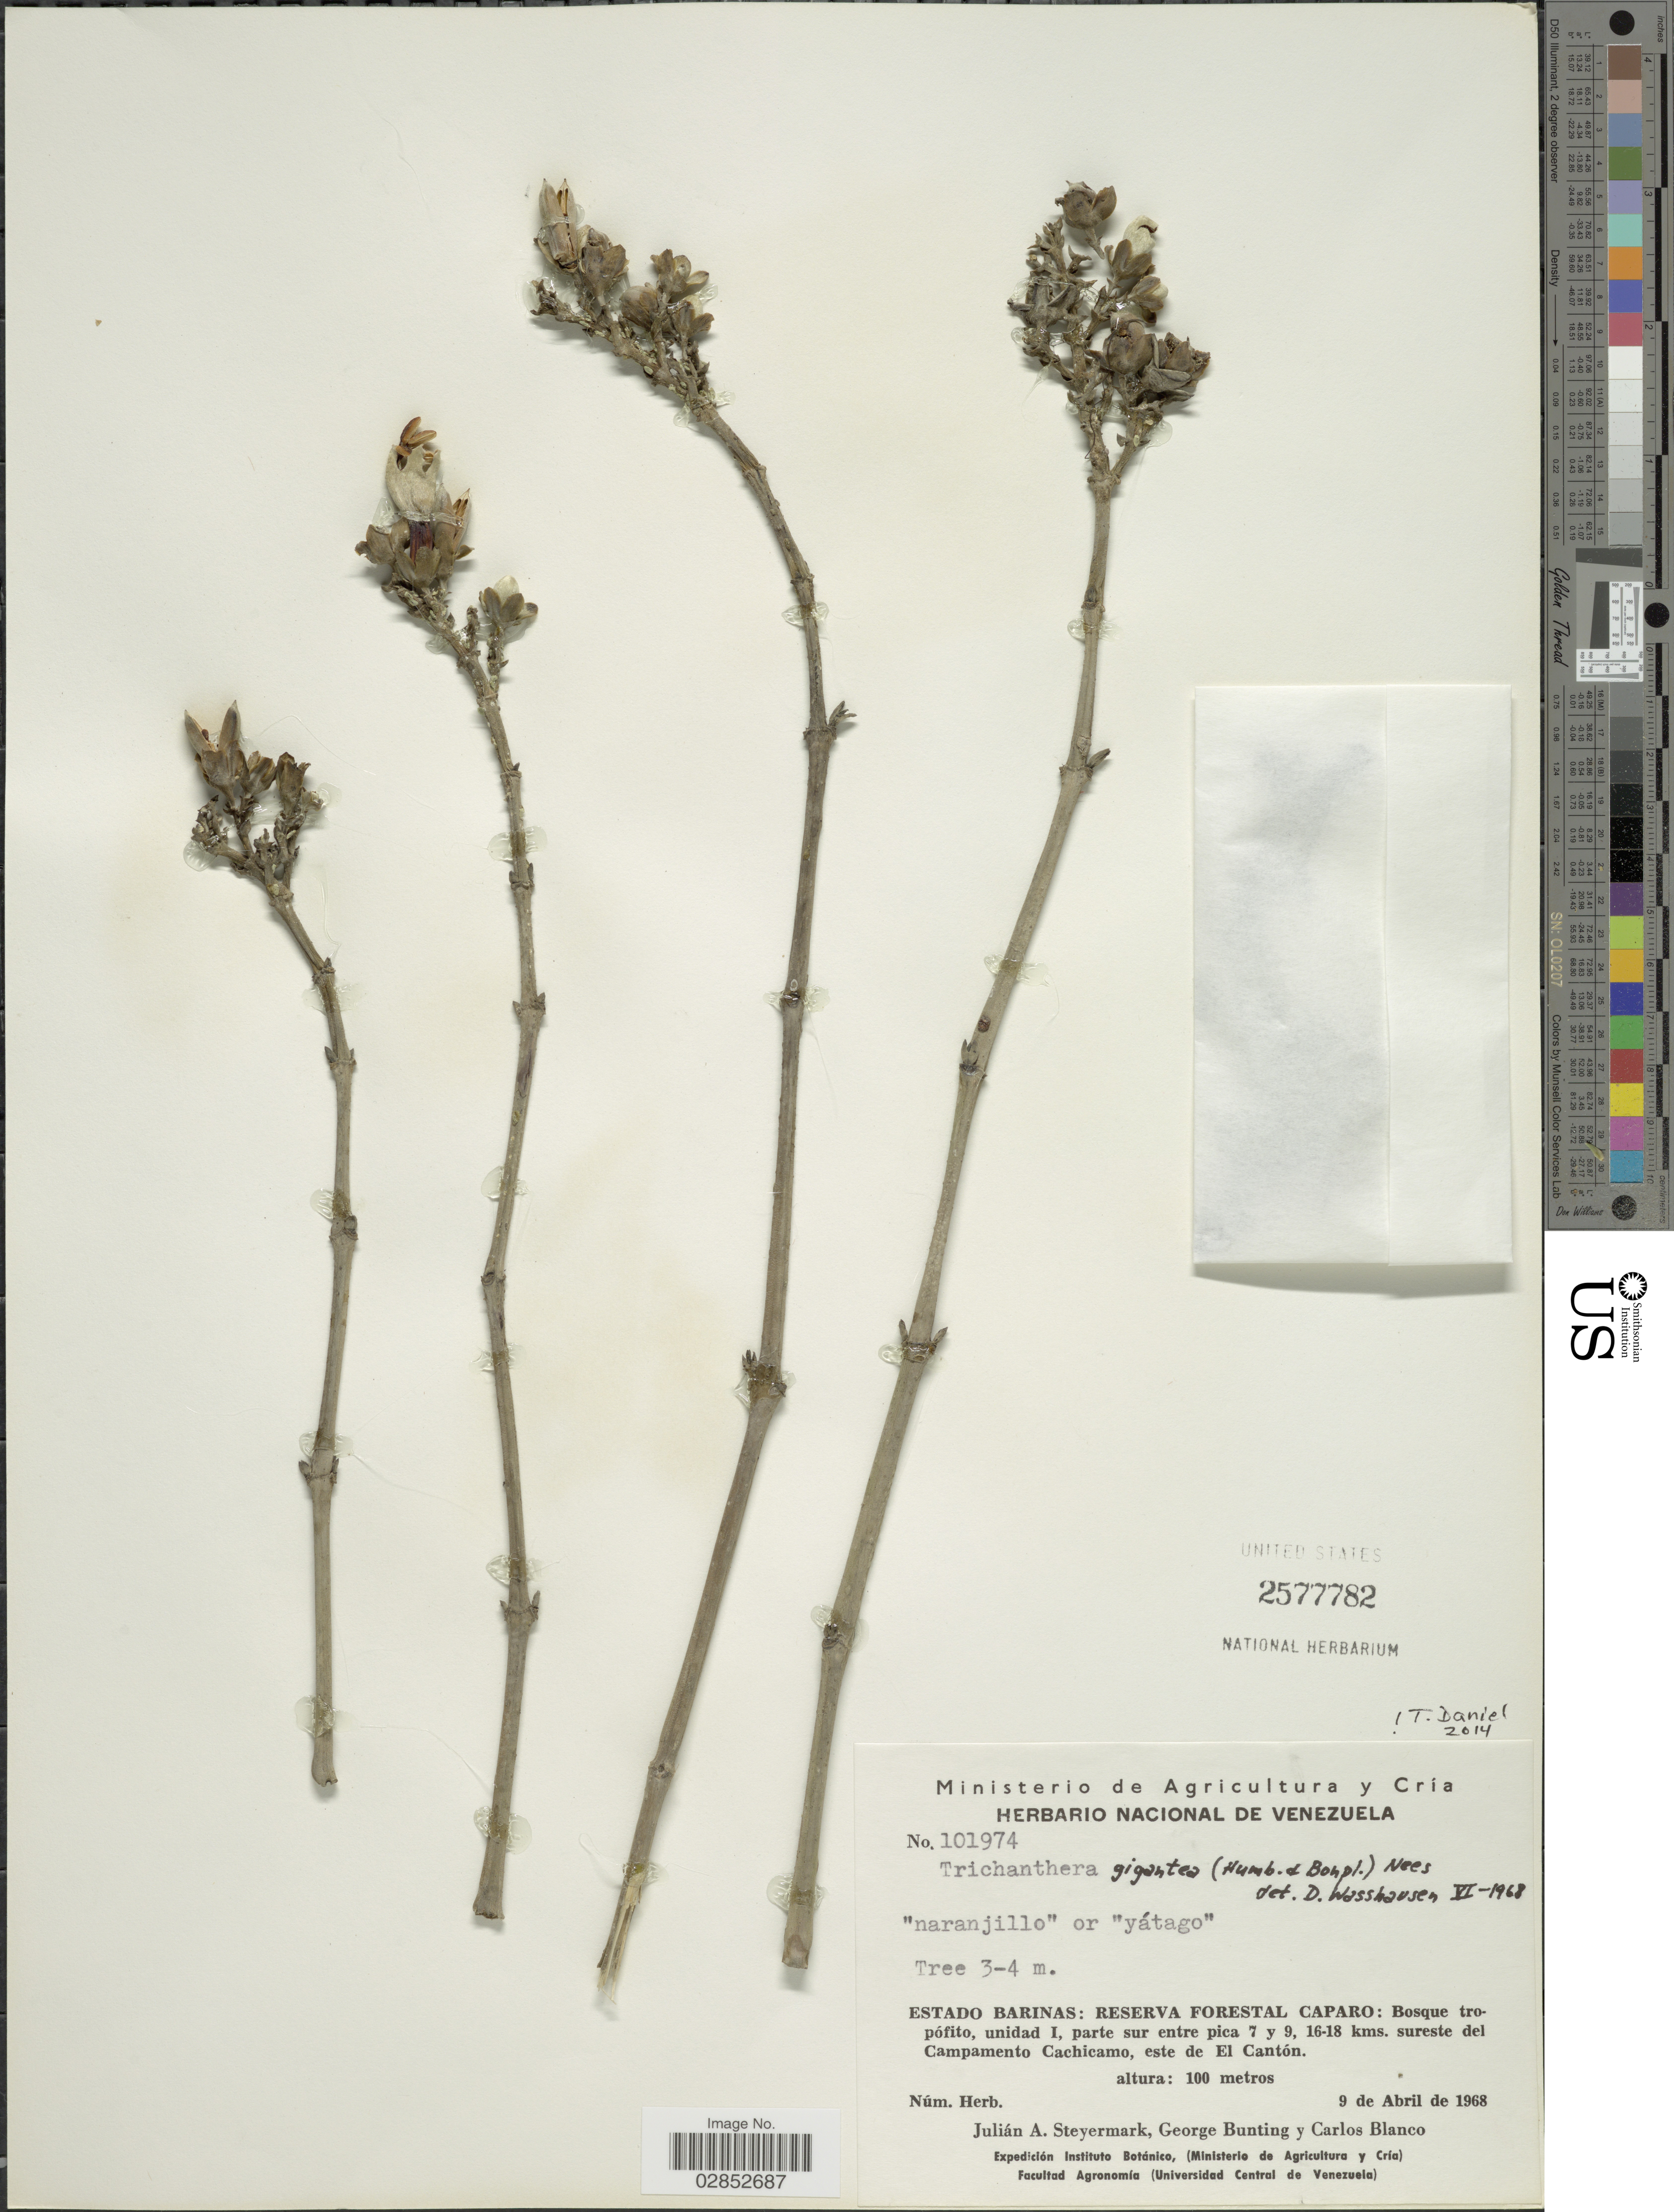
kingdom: Plantae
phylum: Tracheophyta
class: Magnoliopsida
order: Lamiales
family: Acanthaceae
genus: Trichanthera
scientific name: Trichanthera gigantea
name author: (Bonpl.) Nees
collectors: J. Steyermark, G. S. Bunting & C. Blanco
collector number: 101974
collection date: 1968-04-09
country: Venezuela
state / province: Barinas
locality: Reserva Forestal Caparo: Bosque tropófito, unidad I, parte sur entre pica 7 y 9, 16-18 kms. sureste del Campamento Cachicamo, este de El Cantón.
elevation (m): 100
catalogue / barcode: US 2577782